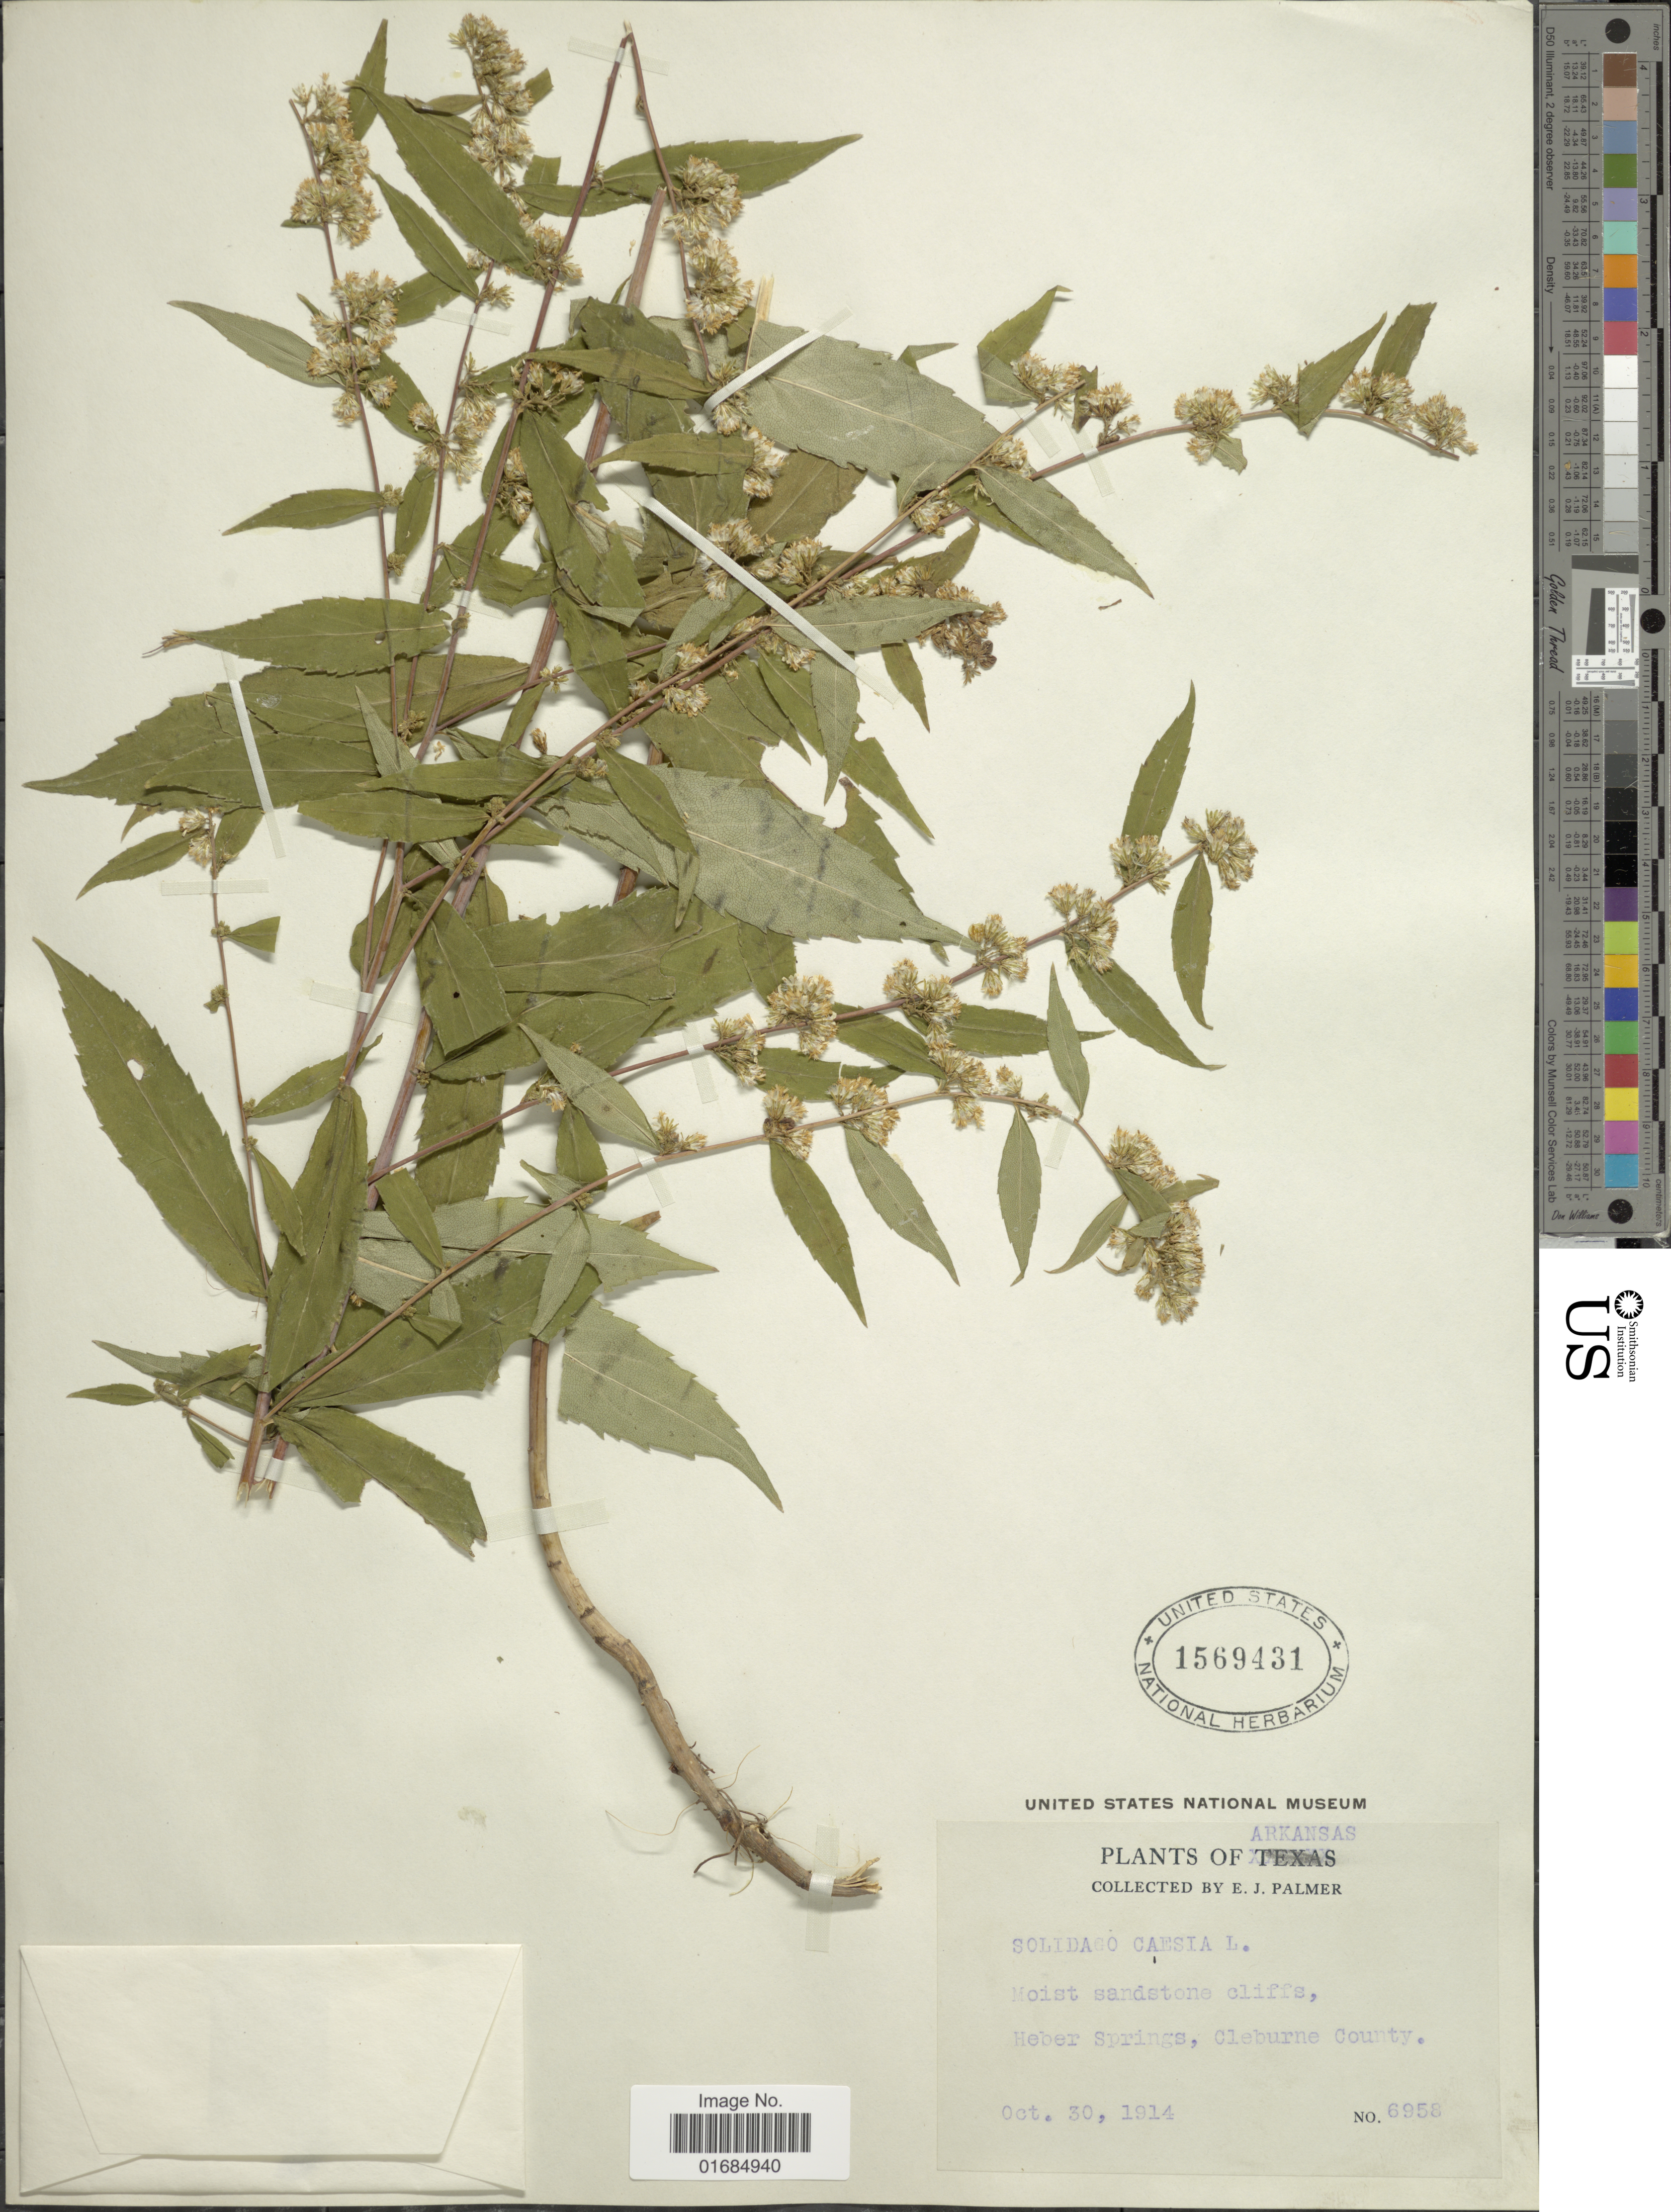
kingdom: Plantae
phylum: Tracheophyta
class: Magnoliopsida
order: Asterales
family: Asteraceae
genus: Solidago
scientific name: Solidago caesia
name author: L.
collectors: E. J. Palmer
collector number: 6958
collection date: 1914-10-30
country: United States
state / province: Arkansas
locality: Moist sandstone cliffs, Hebber Springs, Cleburne County.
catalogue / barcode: US 1569431